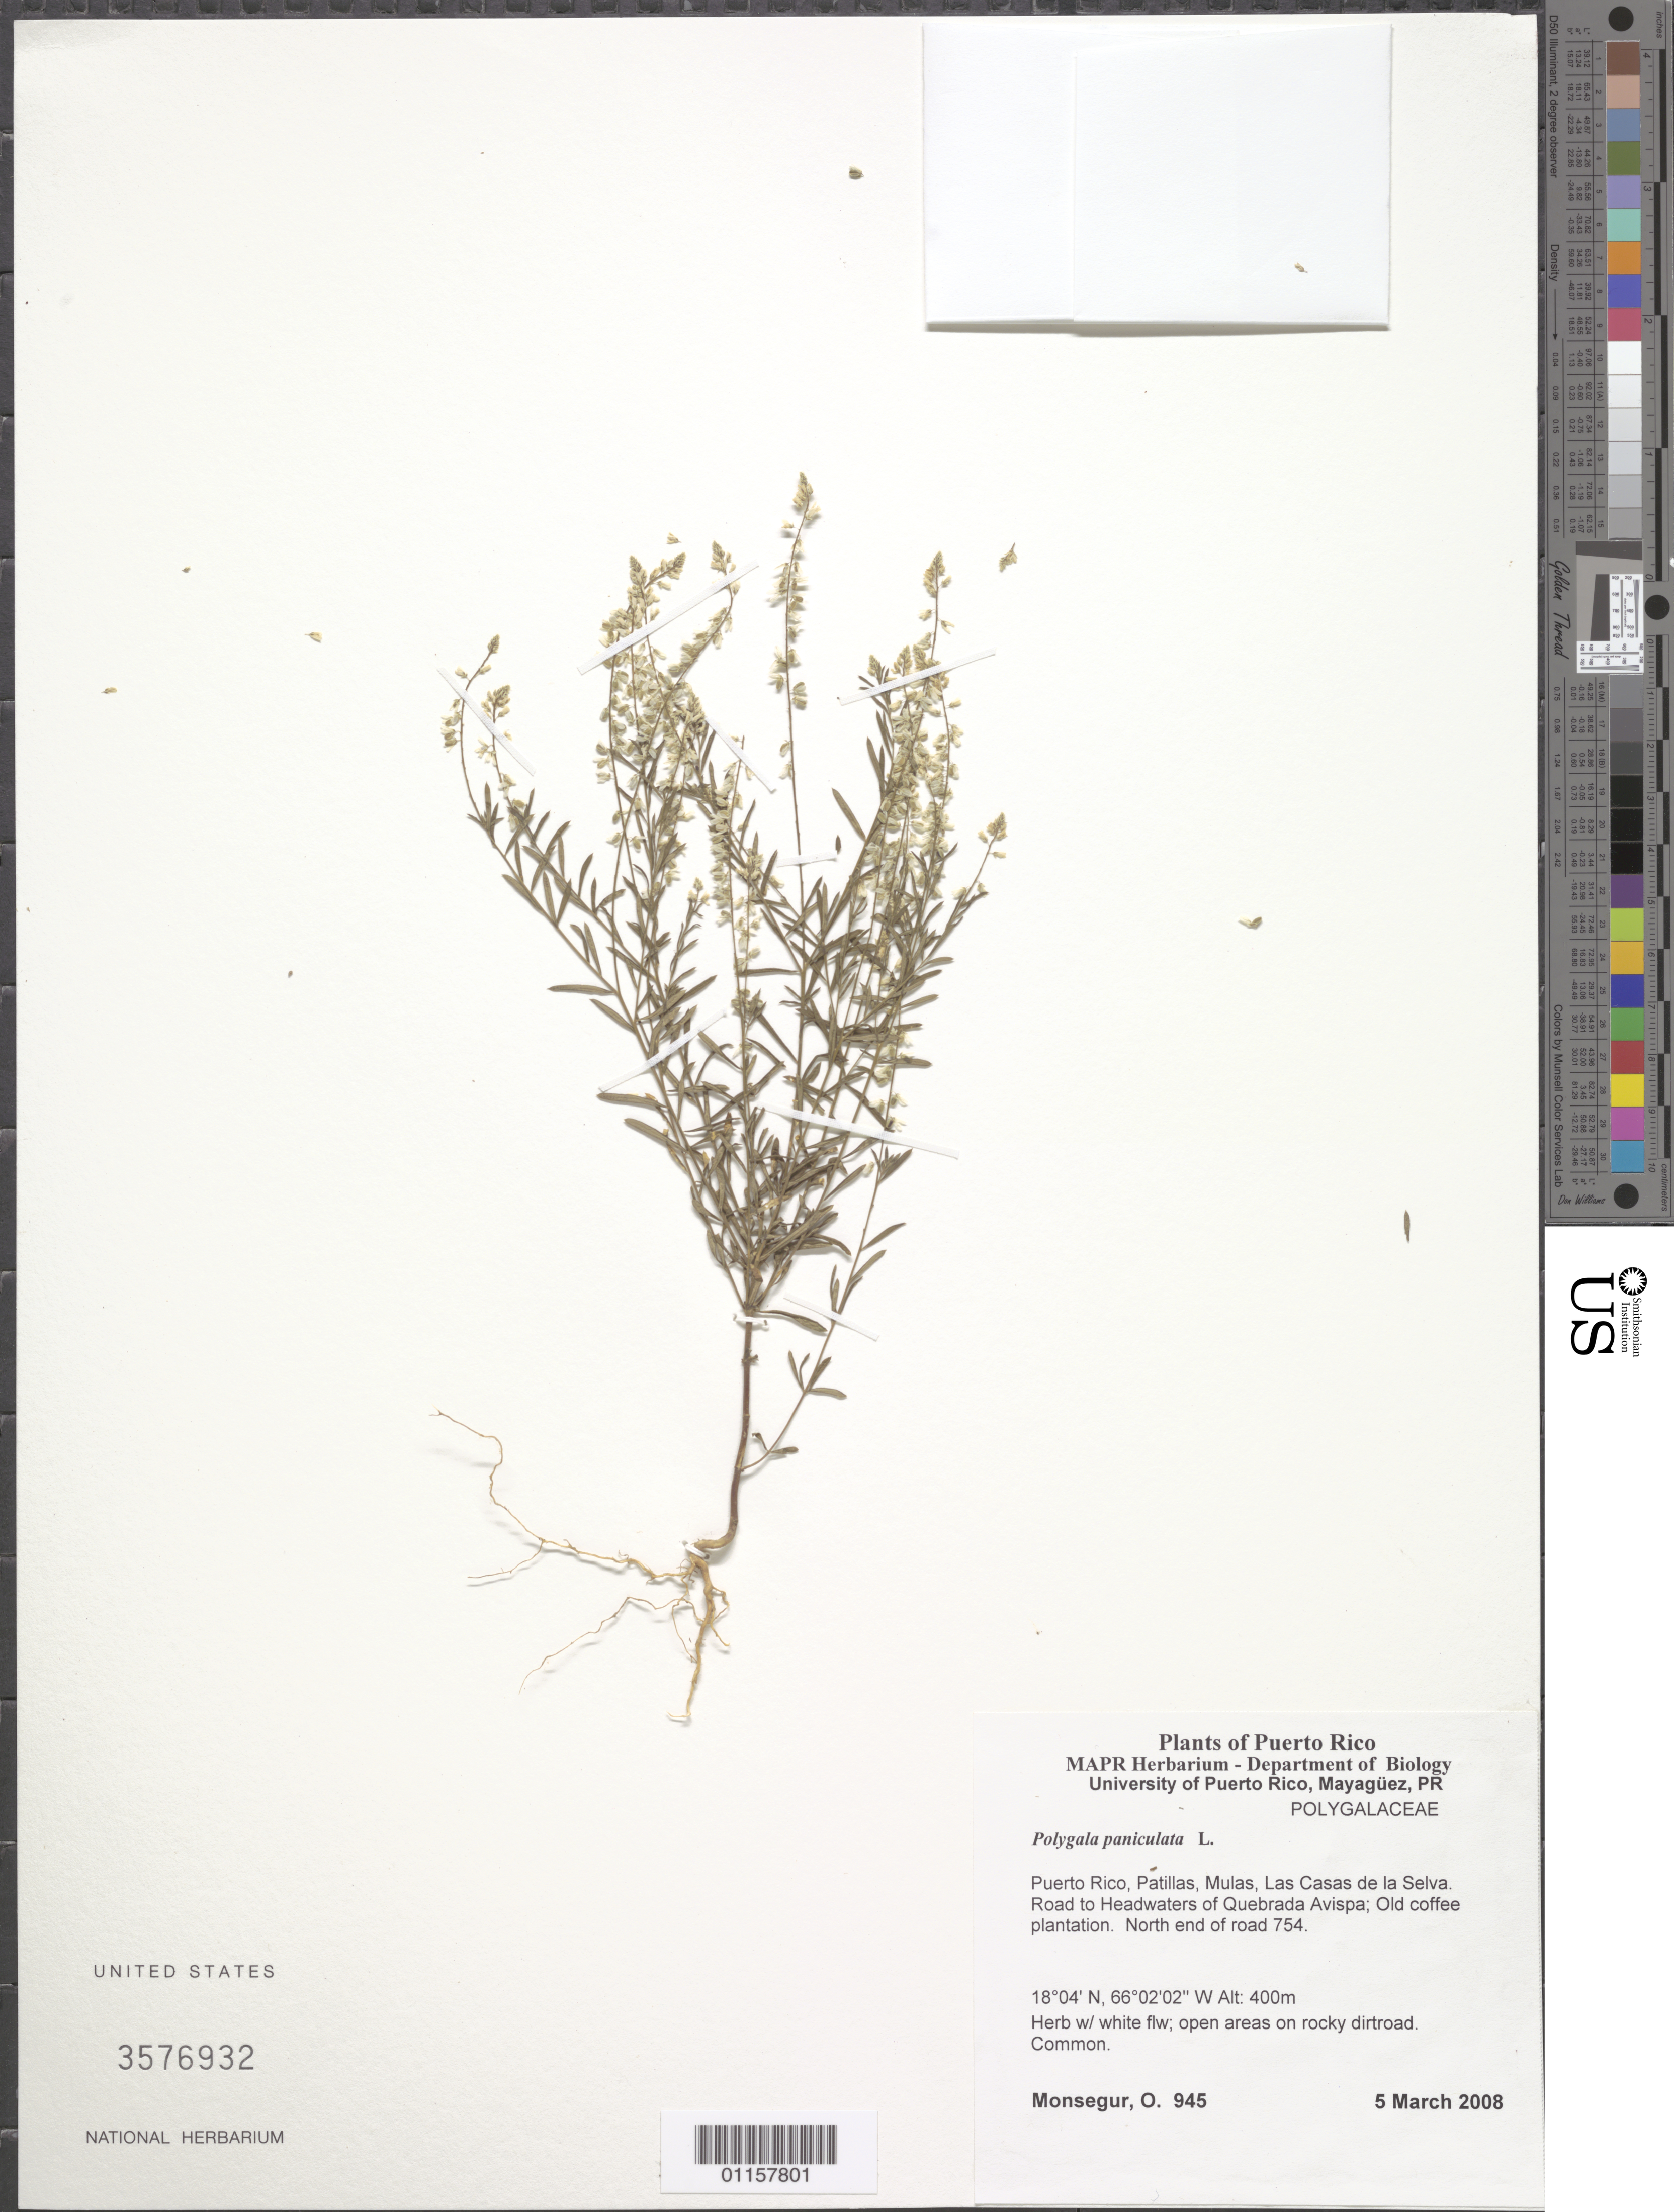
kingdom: Plantae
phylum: Tracheophyta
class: Magnoliopsida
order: Fabales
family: Polygalaceae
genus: Polygala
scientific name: Polygala paniculata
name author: L.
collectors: O. Monsegur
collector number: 945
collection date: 2008-03-05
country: Puerto Rico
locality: Patillas, Mulas, Las Casas de la Selva. Road to Headwaters of Quebrada Avispa; old coffee plantation. N end of road 754.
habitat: Open areas on rocky dirt road. Common.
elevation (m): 400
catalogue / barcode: US 3576932